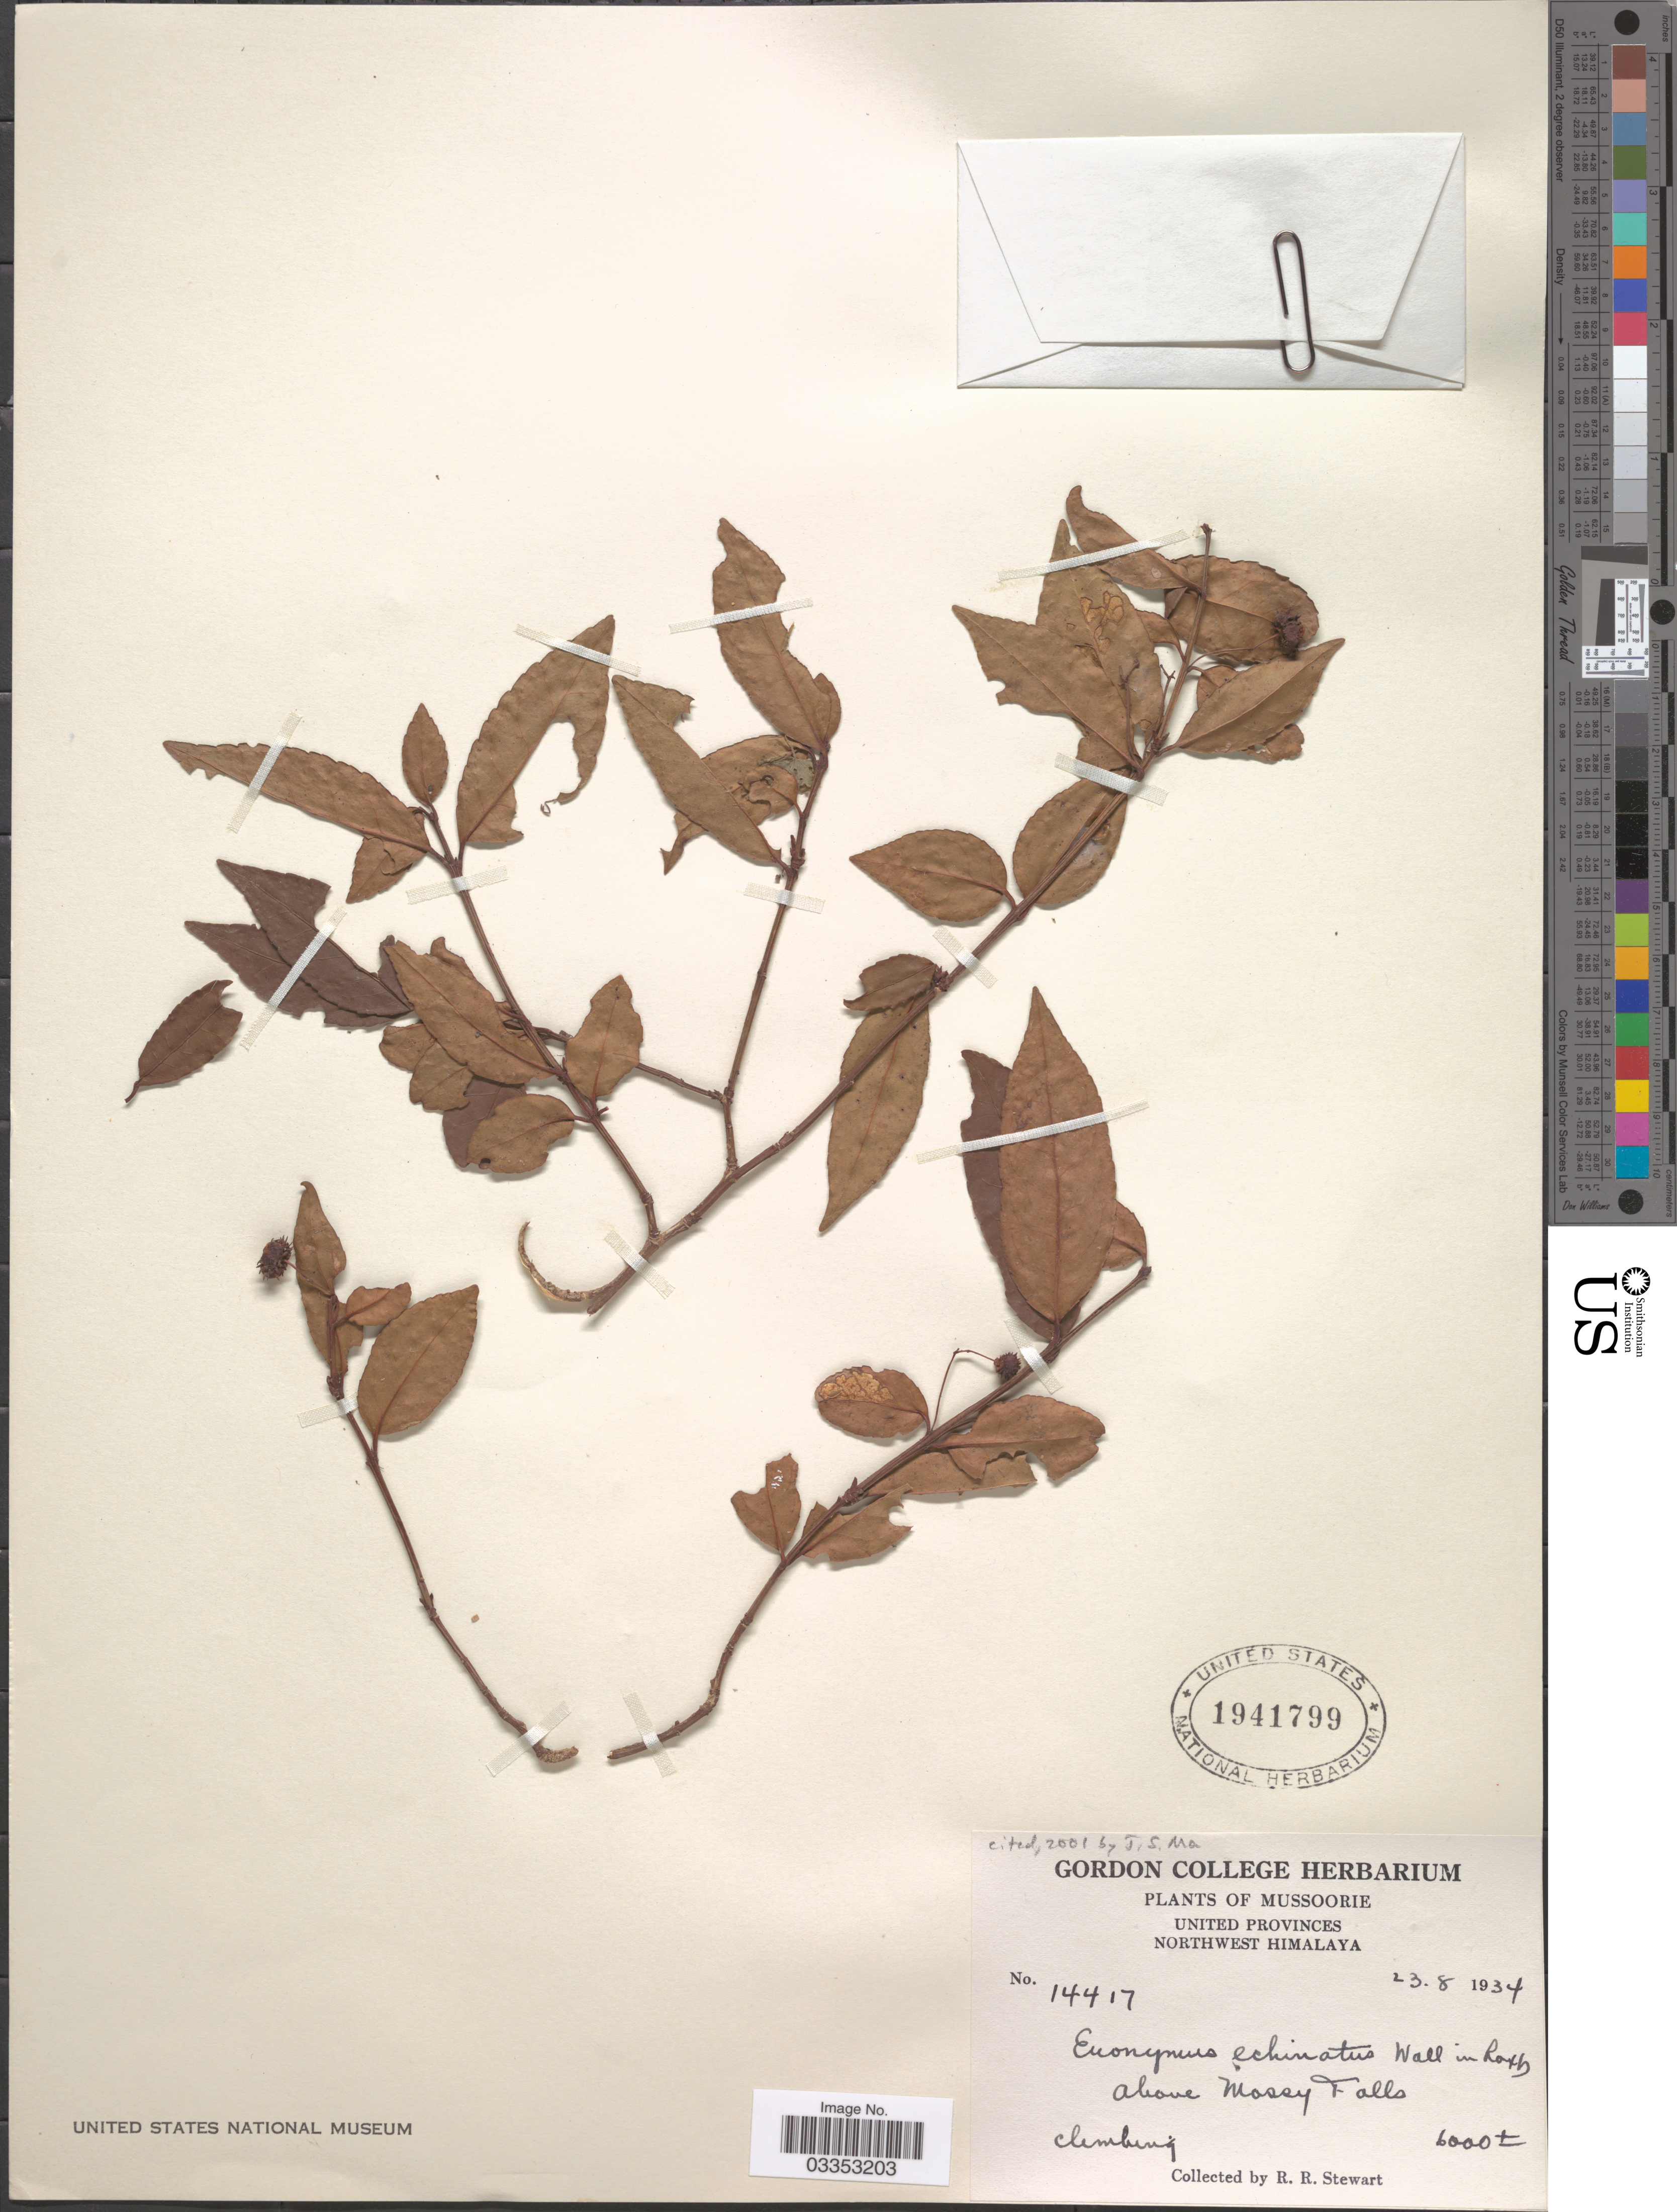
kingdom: Plantae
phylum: Tracheophyta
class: Magnoliopsida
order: Celastrales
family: Celastraceae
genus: Euonymus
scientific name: Euonymus echinata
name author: Wall.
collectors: R. Stewart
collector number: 14417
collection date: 1934-08-23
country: India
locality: Mussoorie. United Provinces. Northwest Himalaya. Above Mossy Falls.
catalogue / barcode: US 1941799